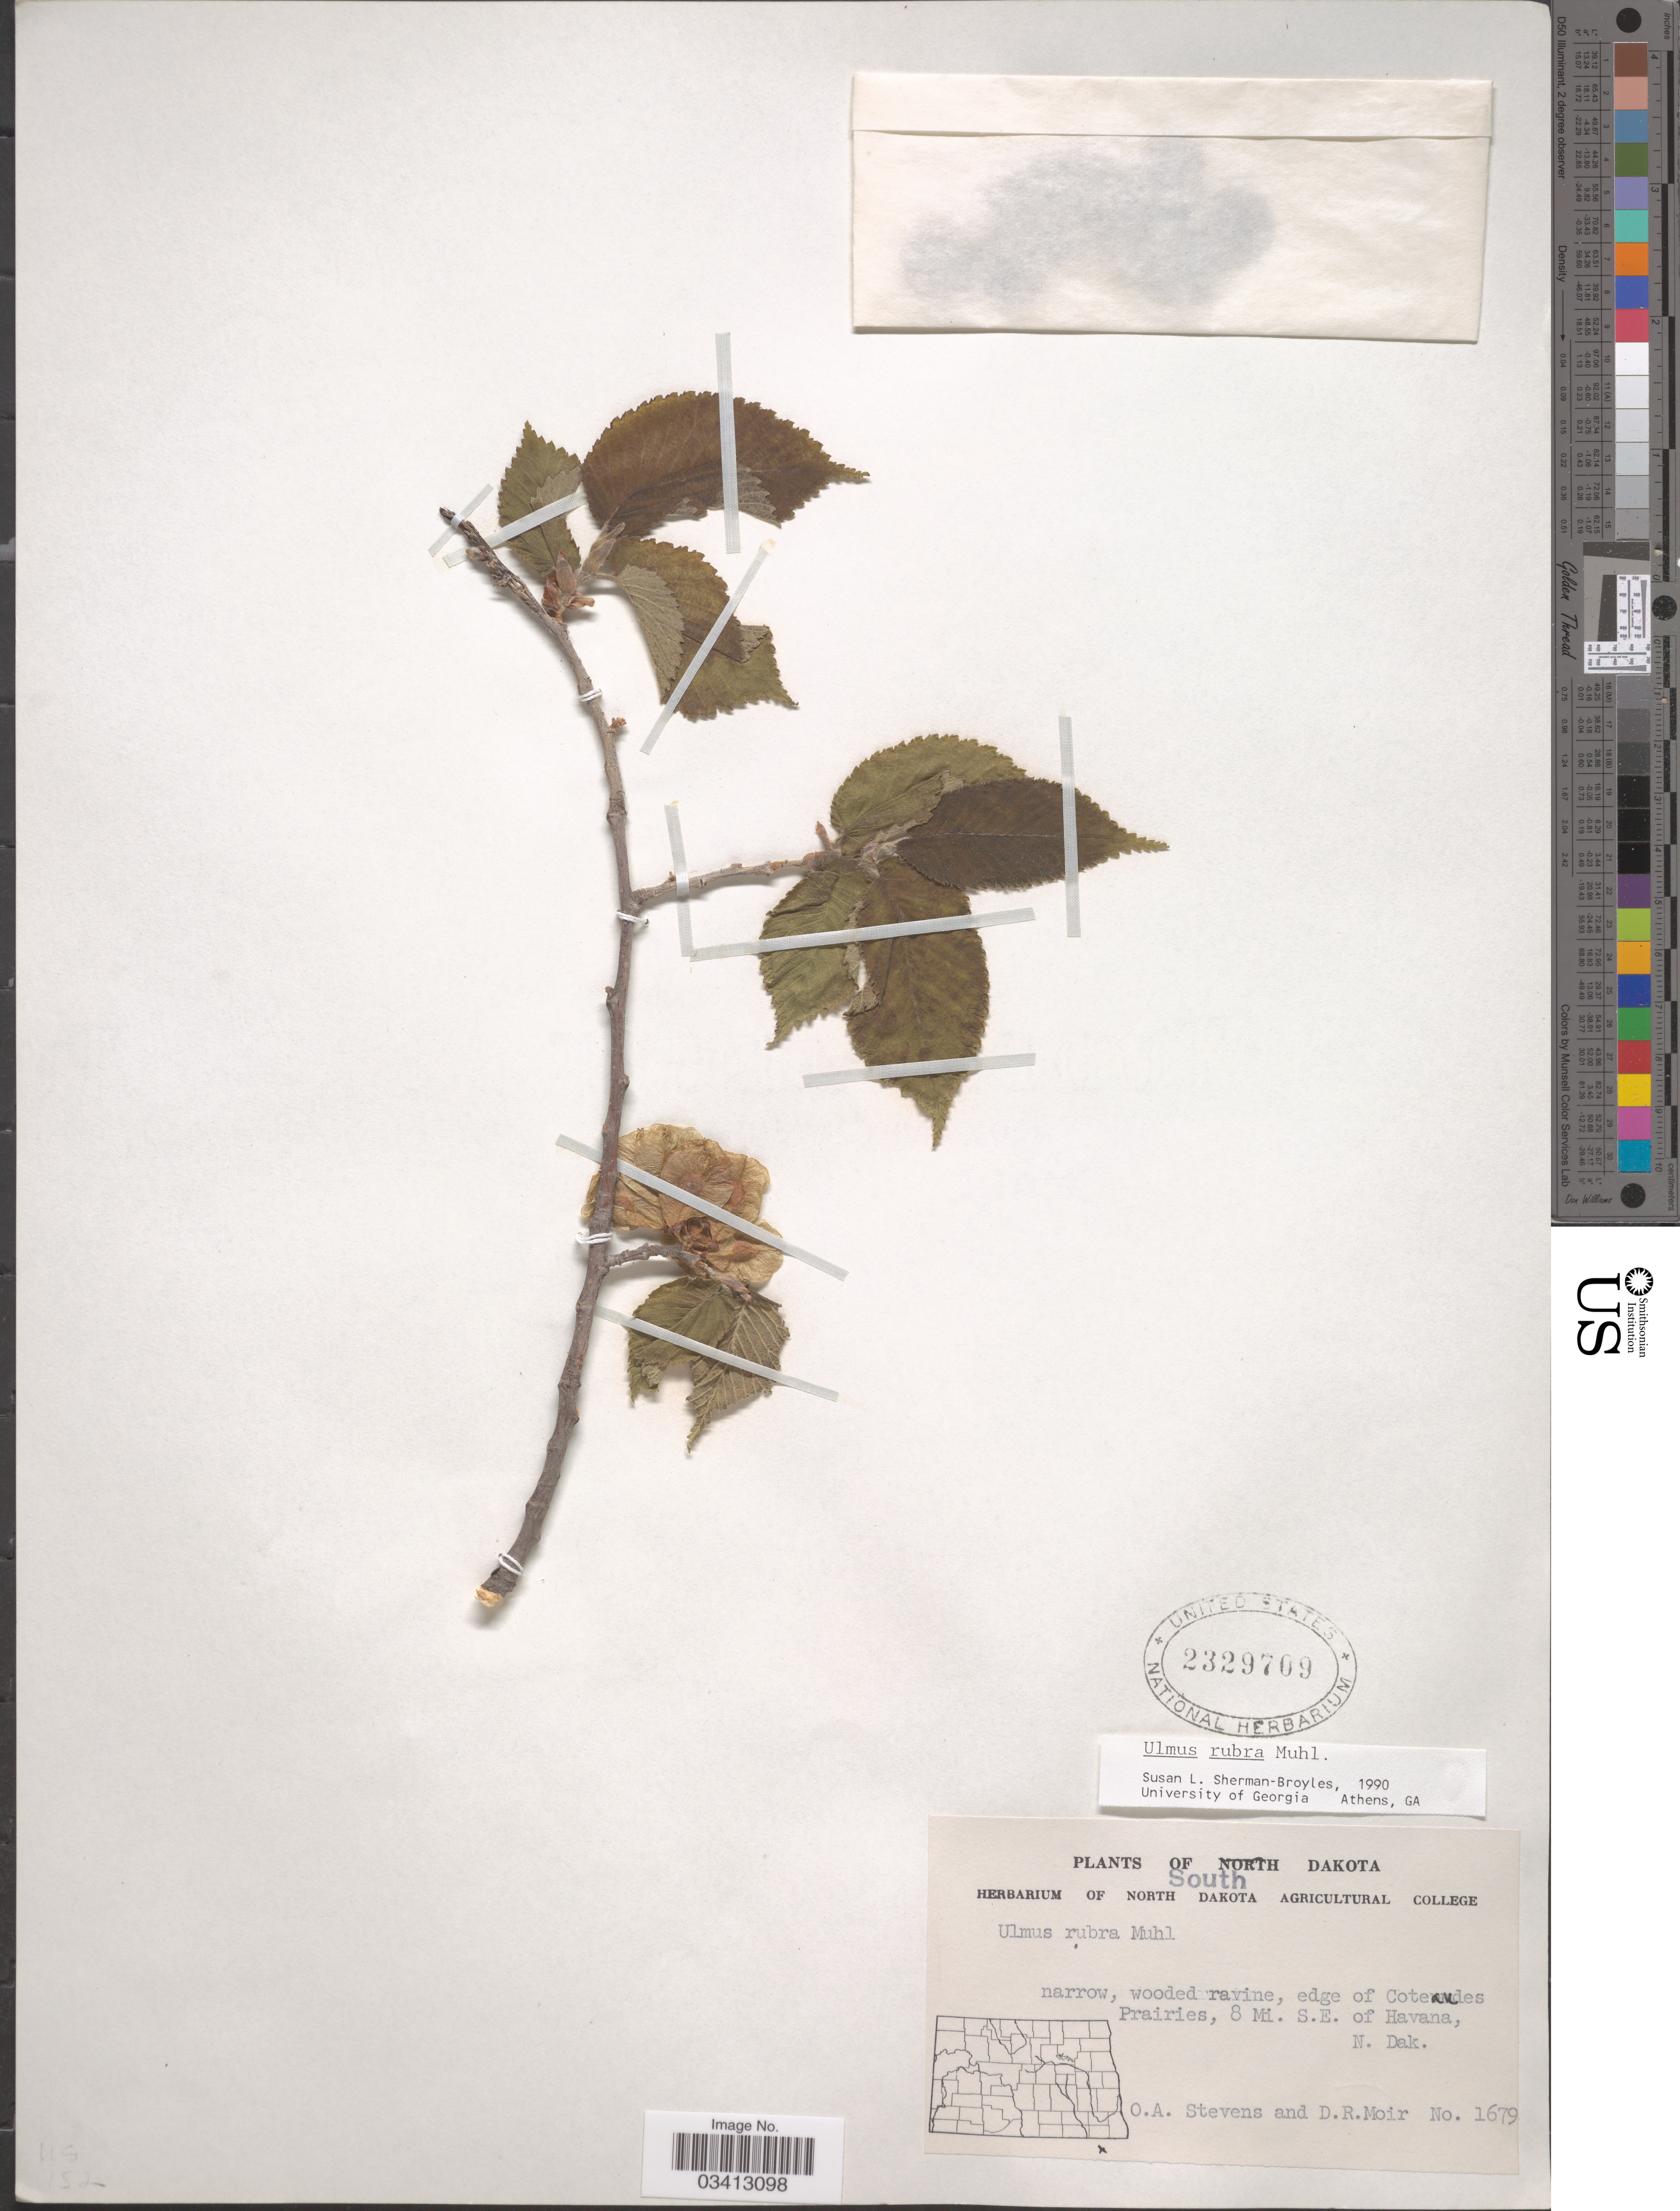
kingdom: Plantae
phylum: Tracheophyta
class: Magnoliopsida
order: Rosales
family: Ulmaceae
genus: Ulmus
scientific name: Ulmus rubra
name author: Muhl.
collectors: O. A. Stevens & D. Moir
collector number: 1679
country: United States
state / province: North Dakota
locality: Edge of Coteaudes Prairies, 8 Mi. S.E. of Havana, N. Dak.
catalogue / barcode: US 2329709